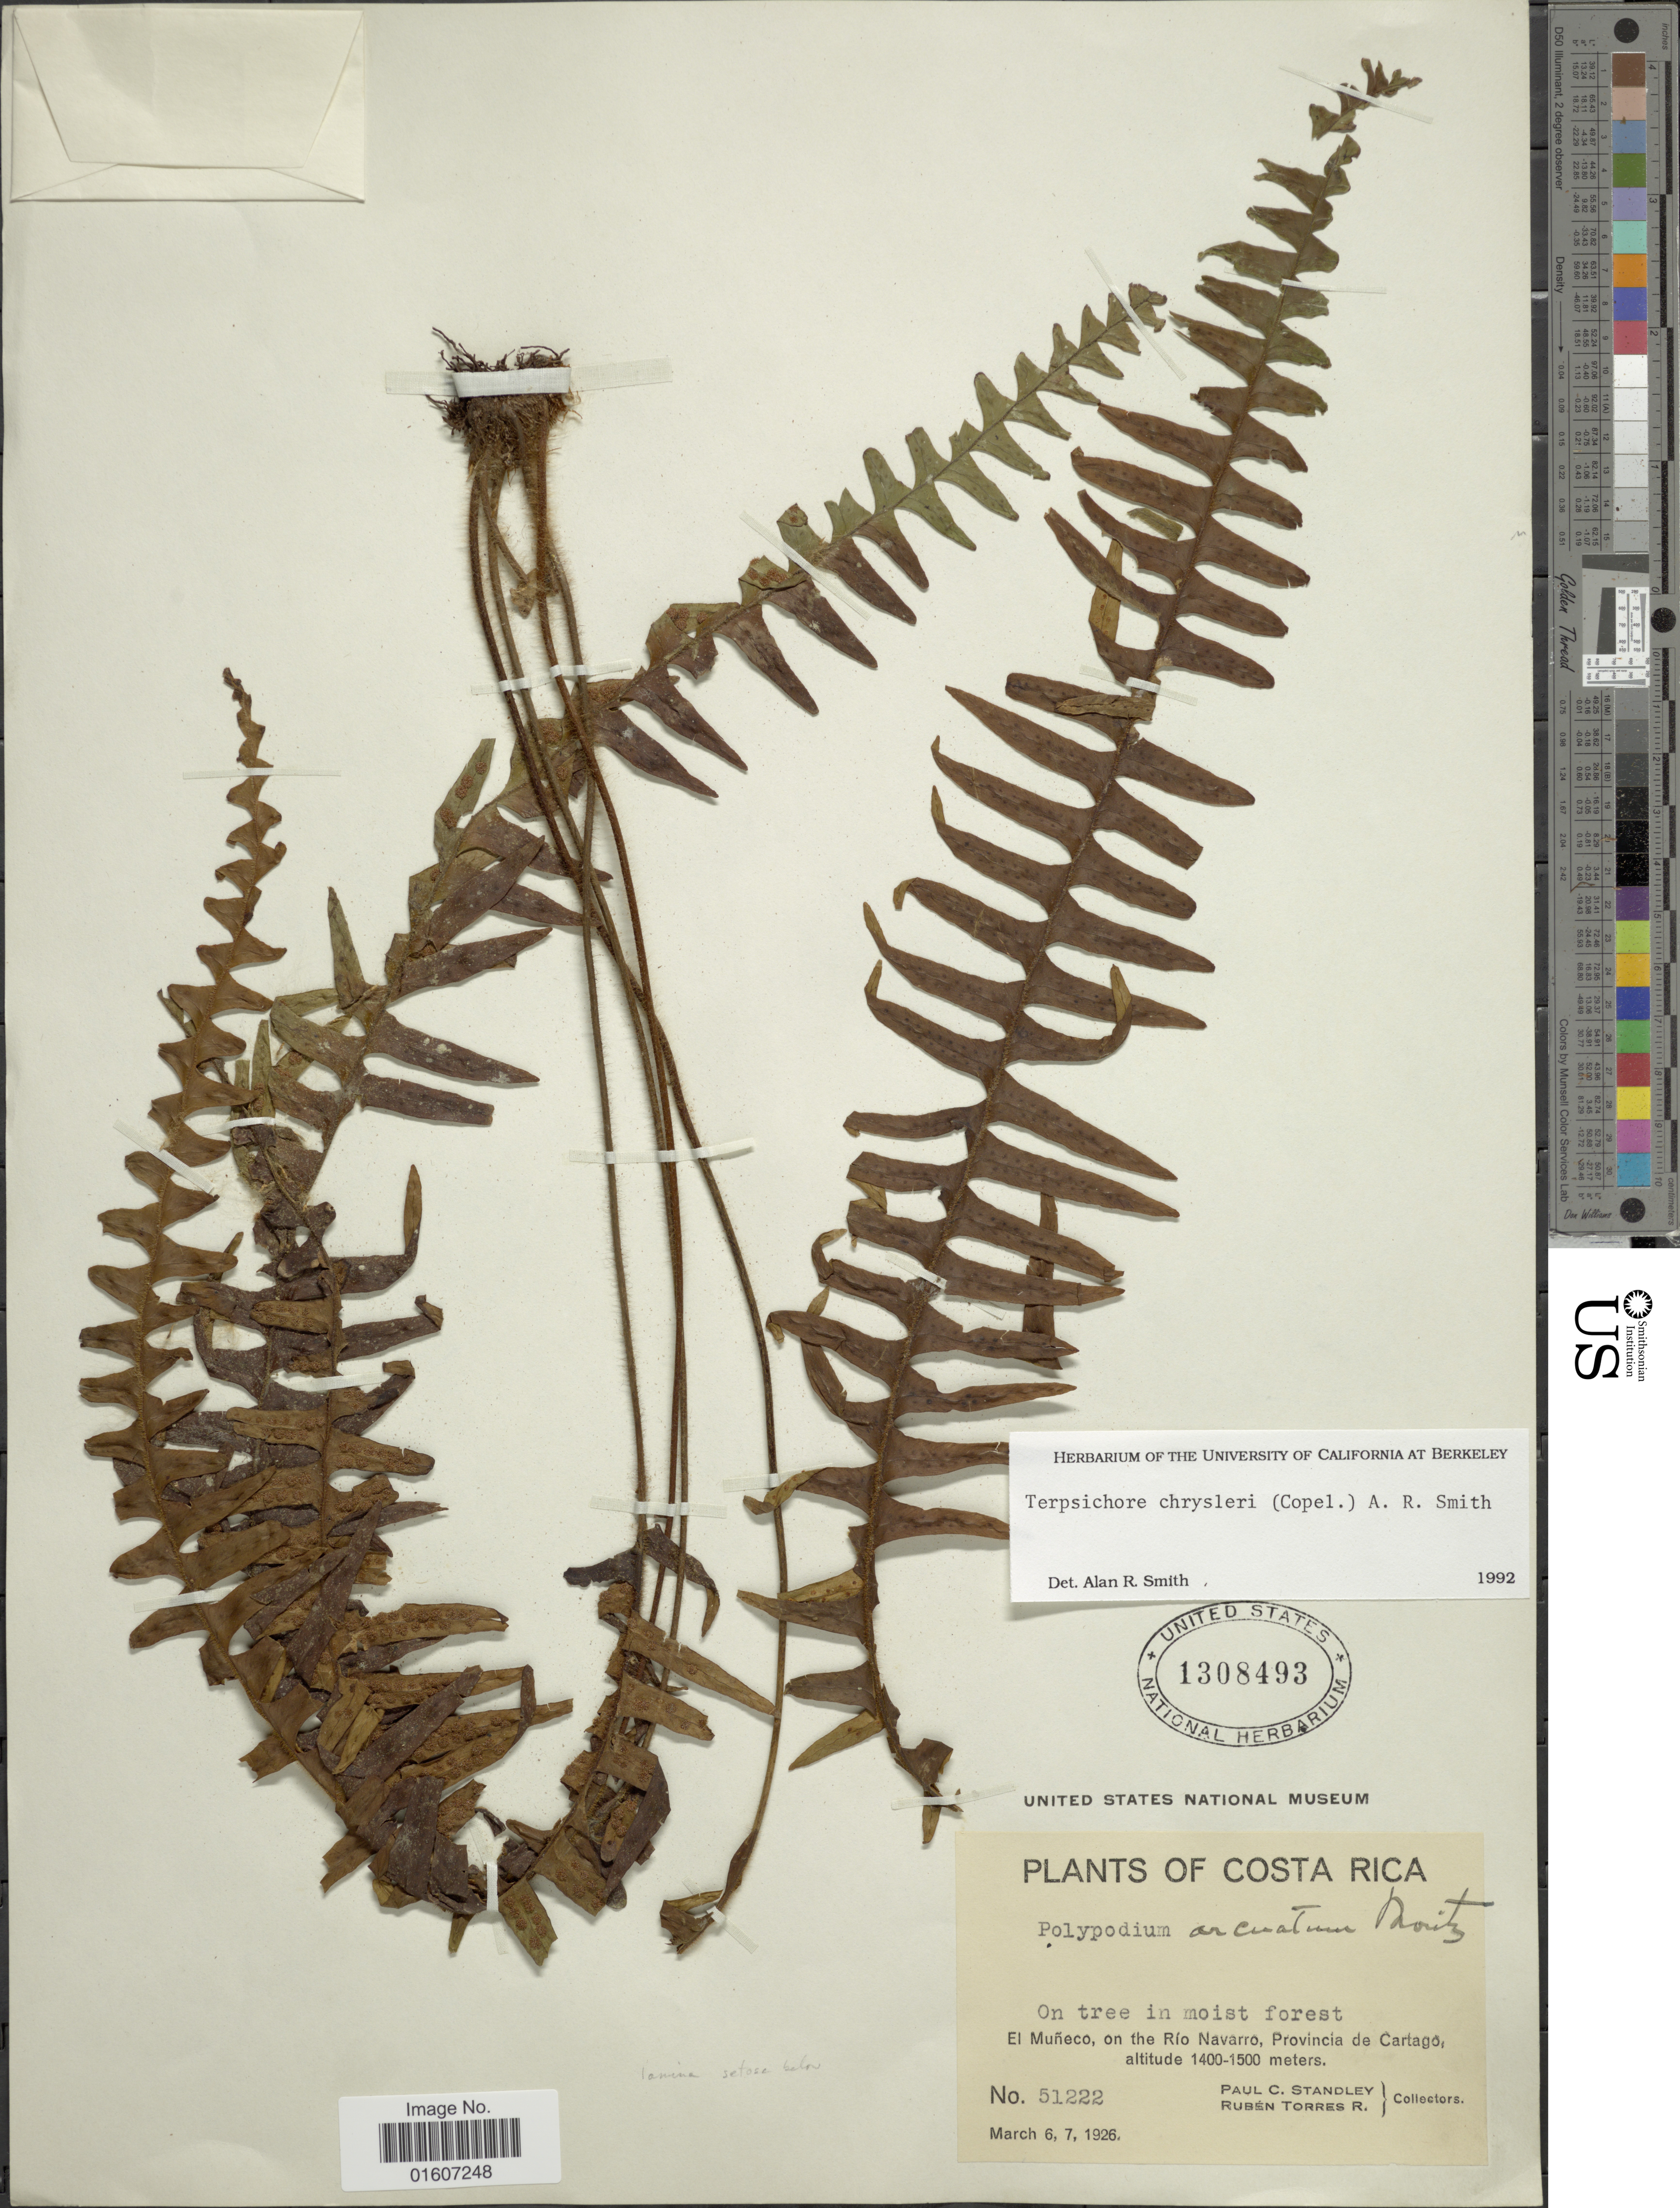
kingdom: Plantae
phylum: Tracheophyta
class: Polypodiopsida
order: Polypodiales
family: Polypodiaceae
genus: Terpsichore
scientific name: Terpsichore chrysleri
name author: (Copel.) A.R. Sm.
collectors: P. C. Standley & R. Torres Rojas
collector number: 51222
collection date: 1926-03-06/1926-03-07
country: Costa Rica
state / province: Cartago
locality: El Muñeco, on the Río Navarro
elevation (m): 1400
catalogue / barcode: US 1308493